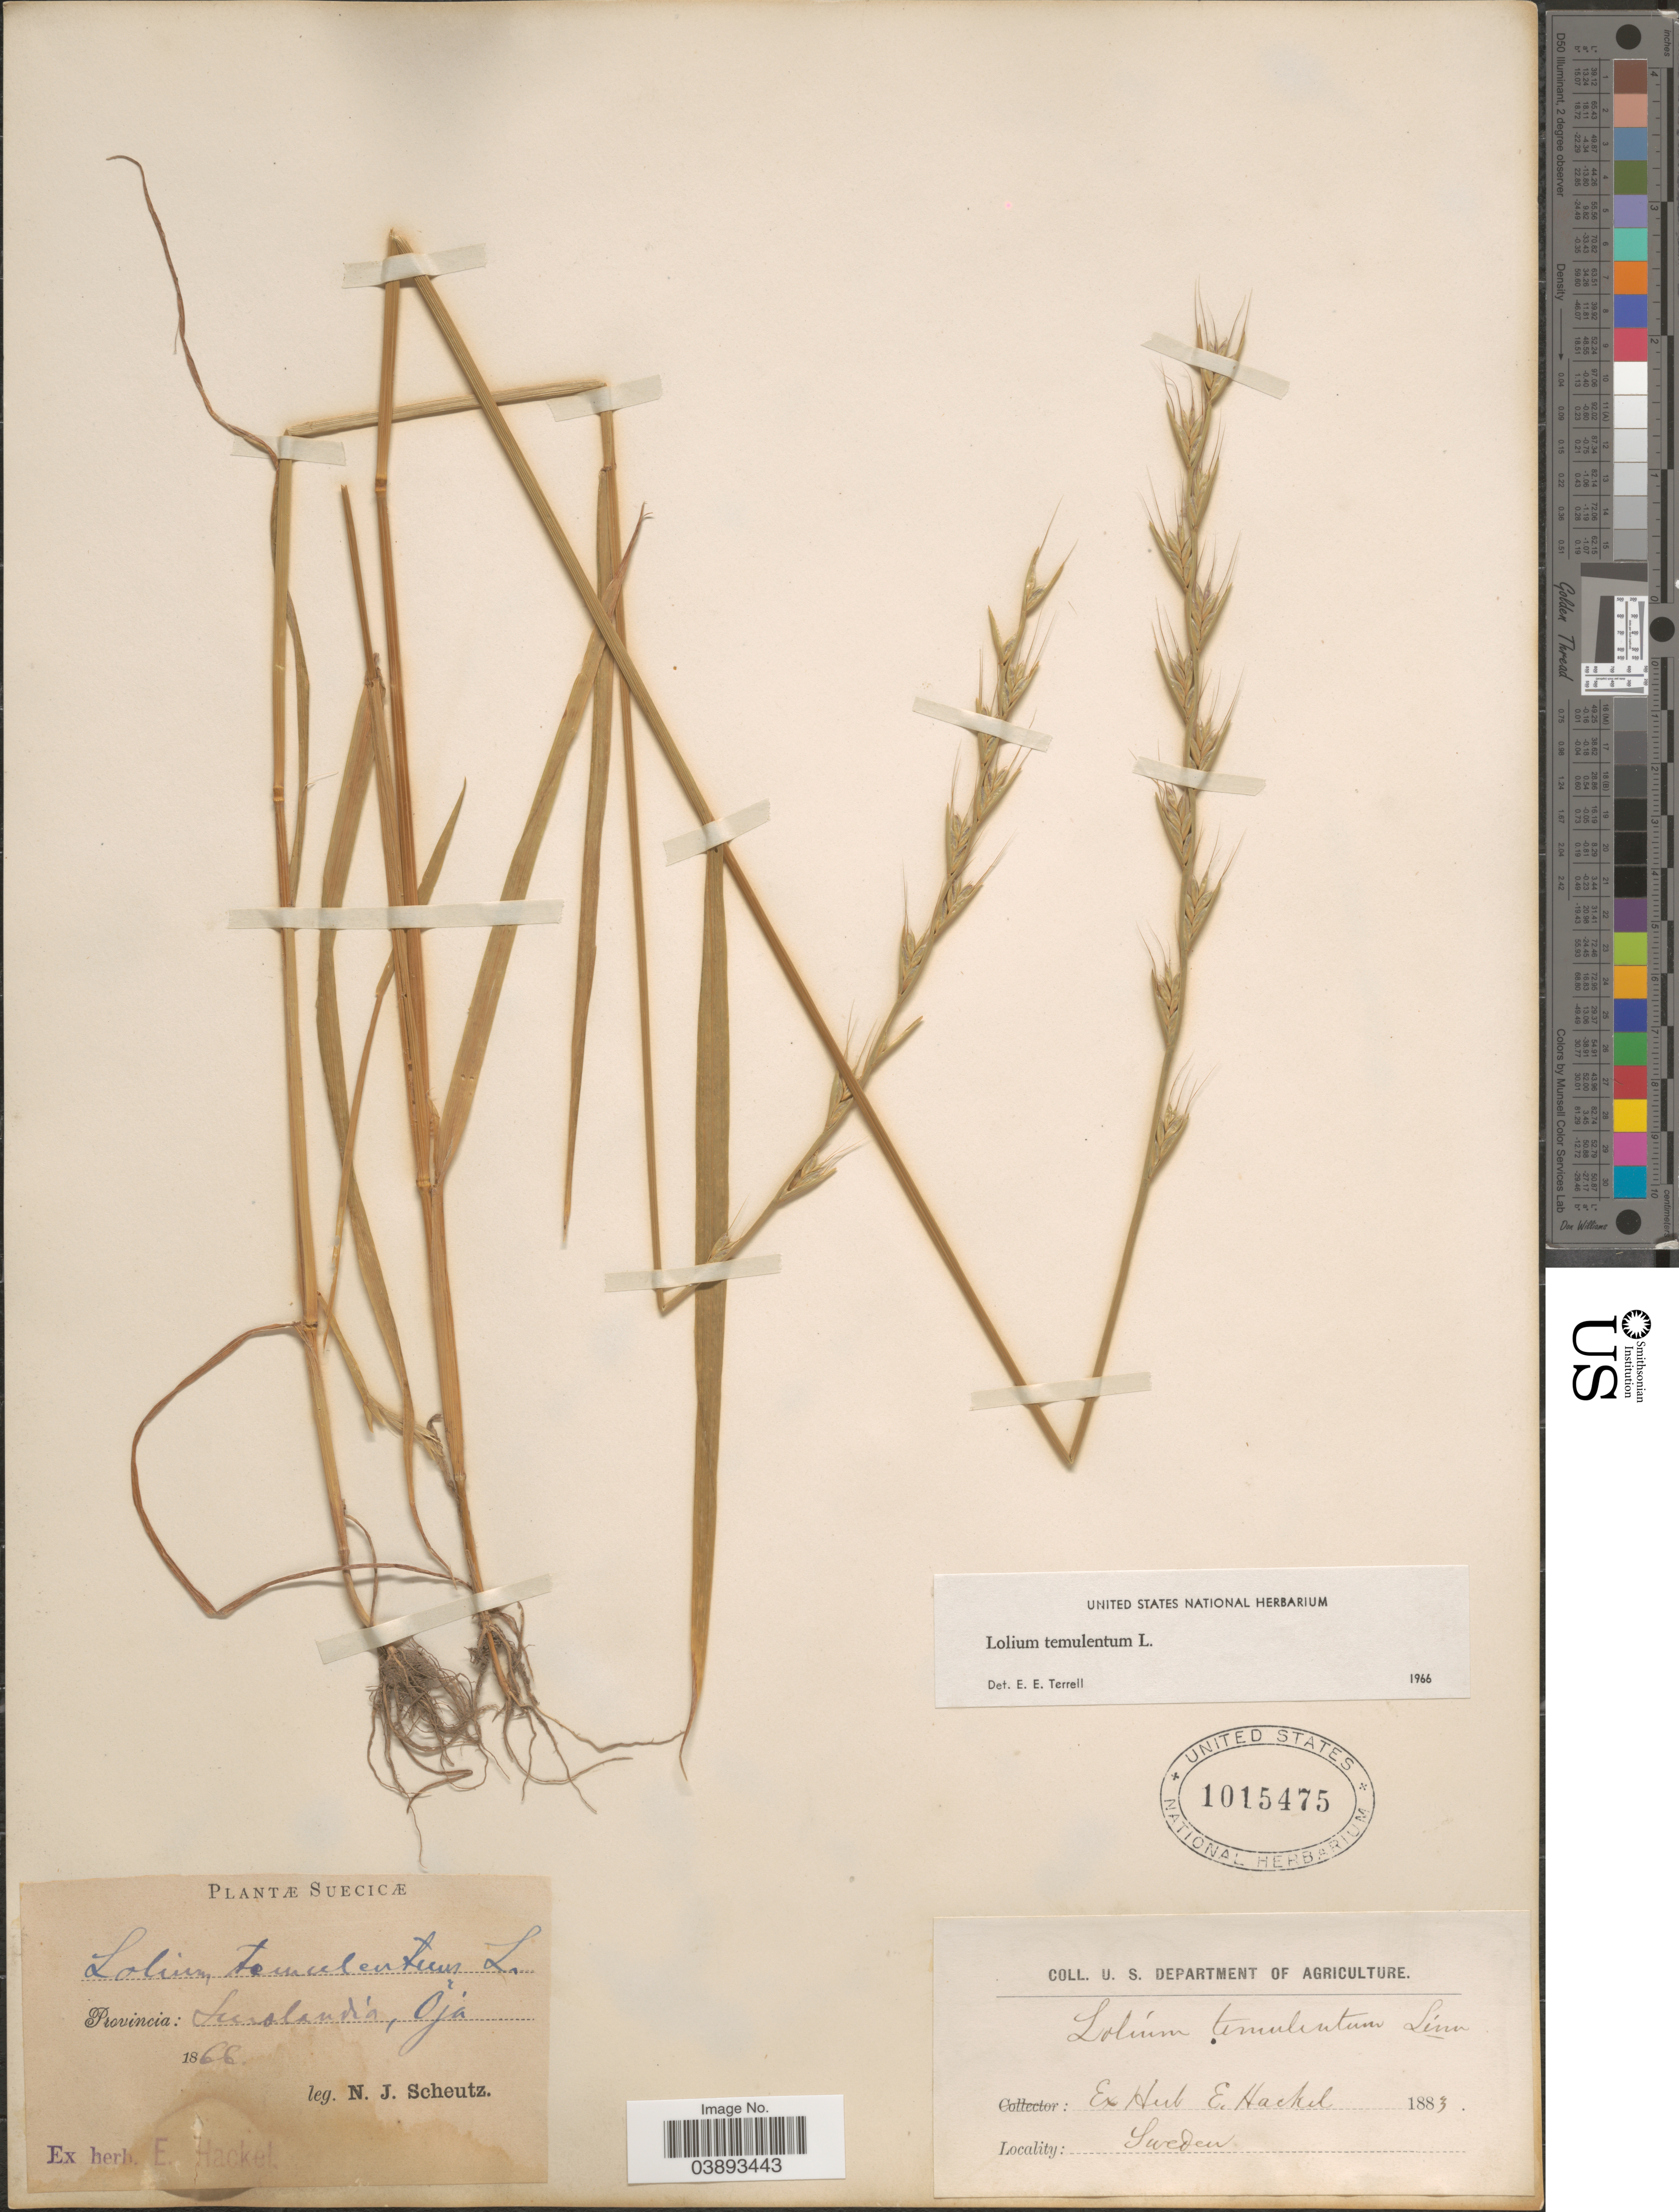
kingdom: Plantae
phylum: Tracheophyta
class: Liliopsida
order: Poales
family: Poaceae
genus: Lolium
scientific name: Lolium temulentum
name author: L.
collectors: N. Scheutz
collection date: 1866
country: Sweden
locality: Suecicæ. Provincia: Smalandia, Õja.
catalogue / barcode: US 1015475